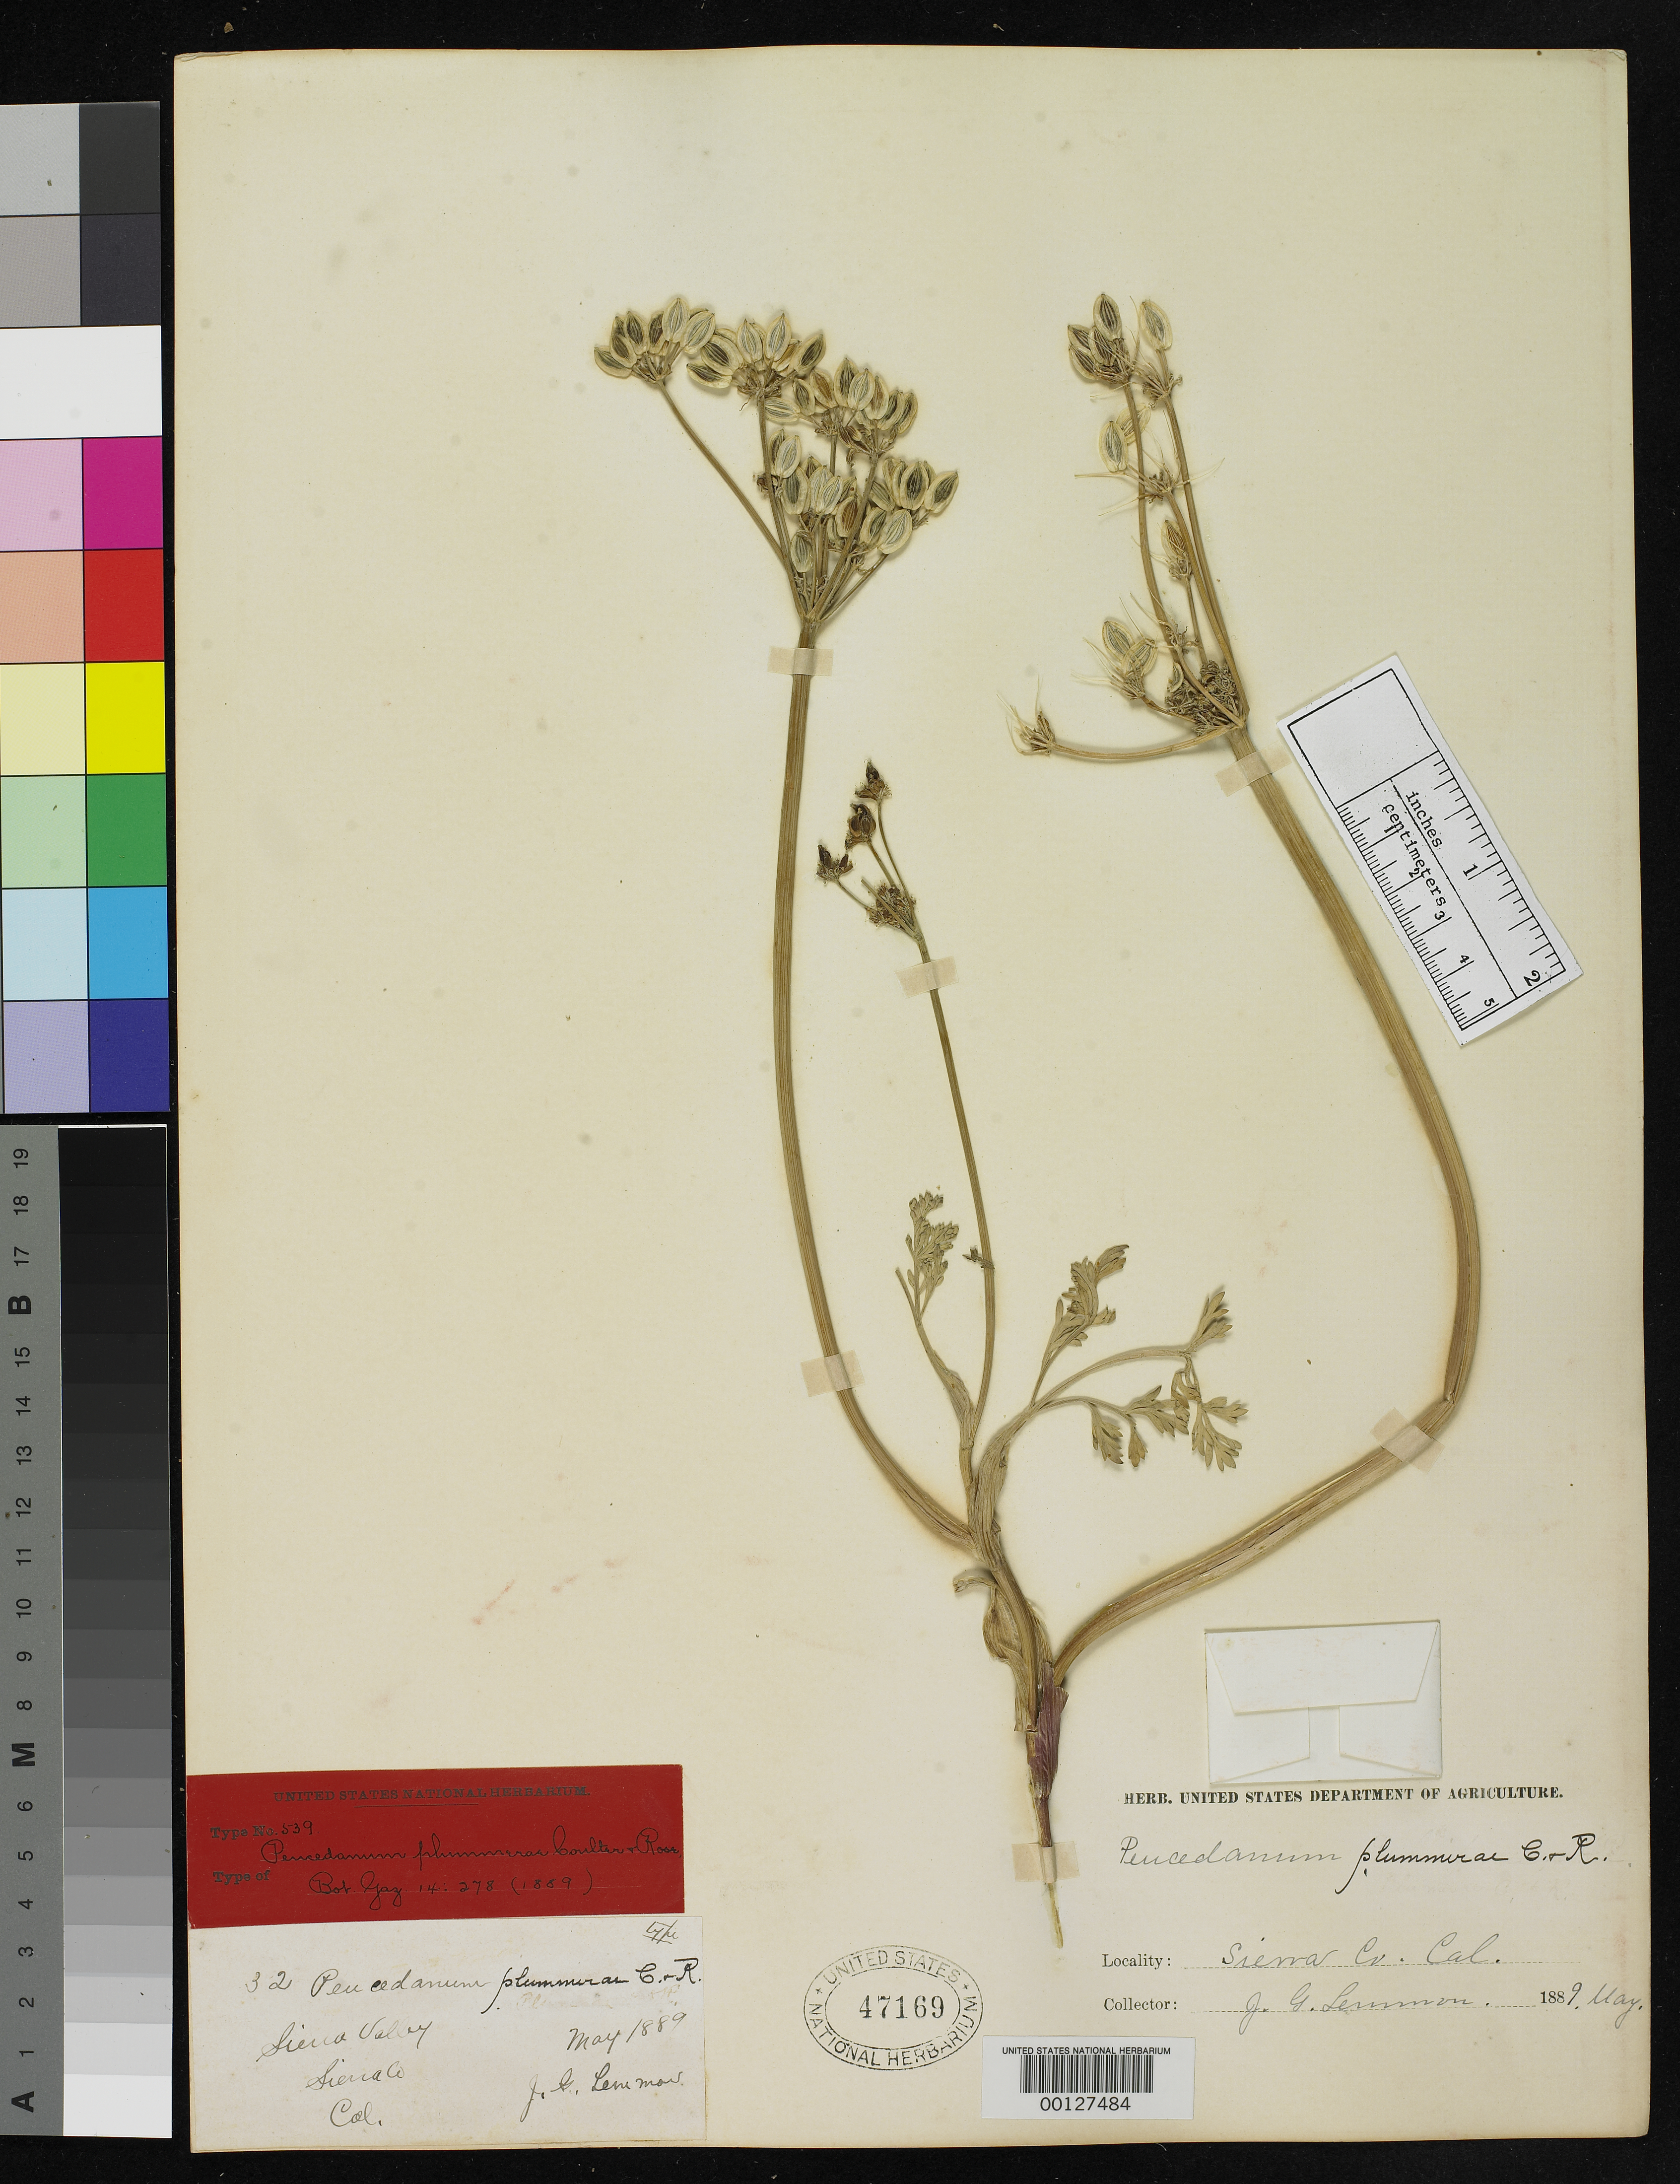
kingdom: Plantae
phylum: Tracheophyta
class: Magnoliopsida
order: Apiales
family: Apiaceae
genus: Peucedanum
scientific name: Peucedanum plummerae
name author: J.M. Coult. & Rose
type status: Syntype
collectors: J. G. Lemmon & J. Lemmon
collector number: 32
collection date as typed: May 1889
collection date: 1889-05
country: United States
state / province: California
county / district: Sierra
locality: Sierra valley.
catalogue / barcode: US 47169